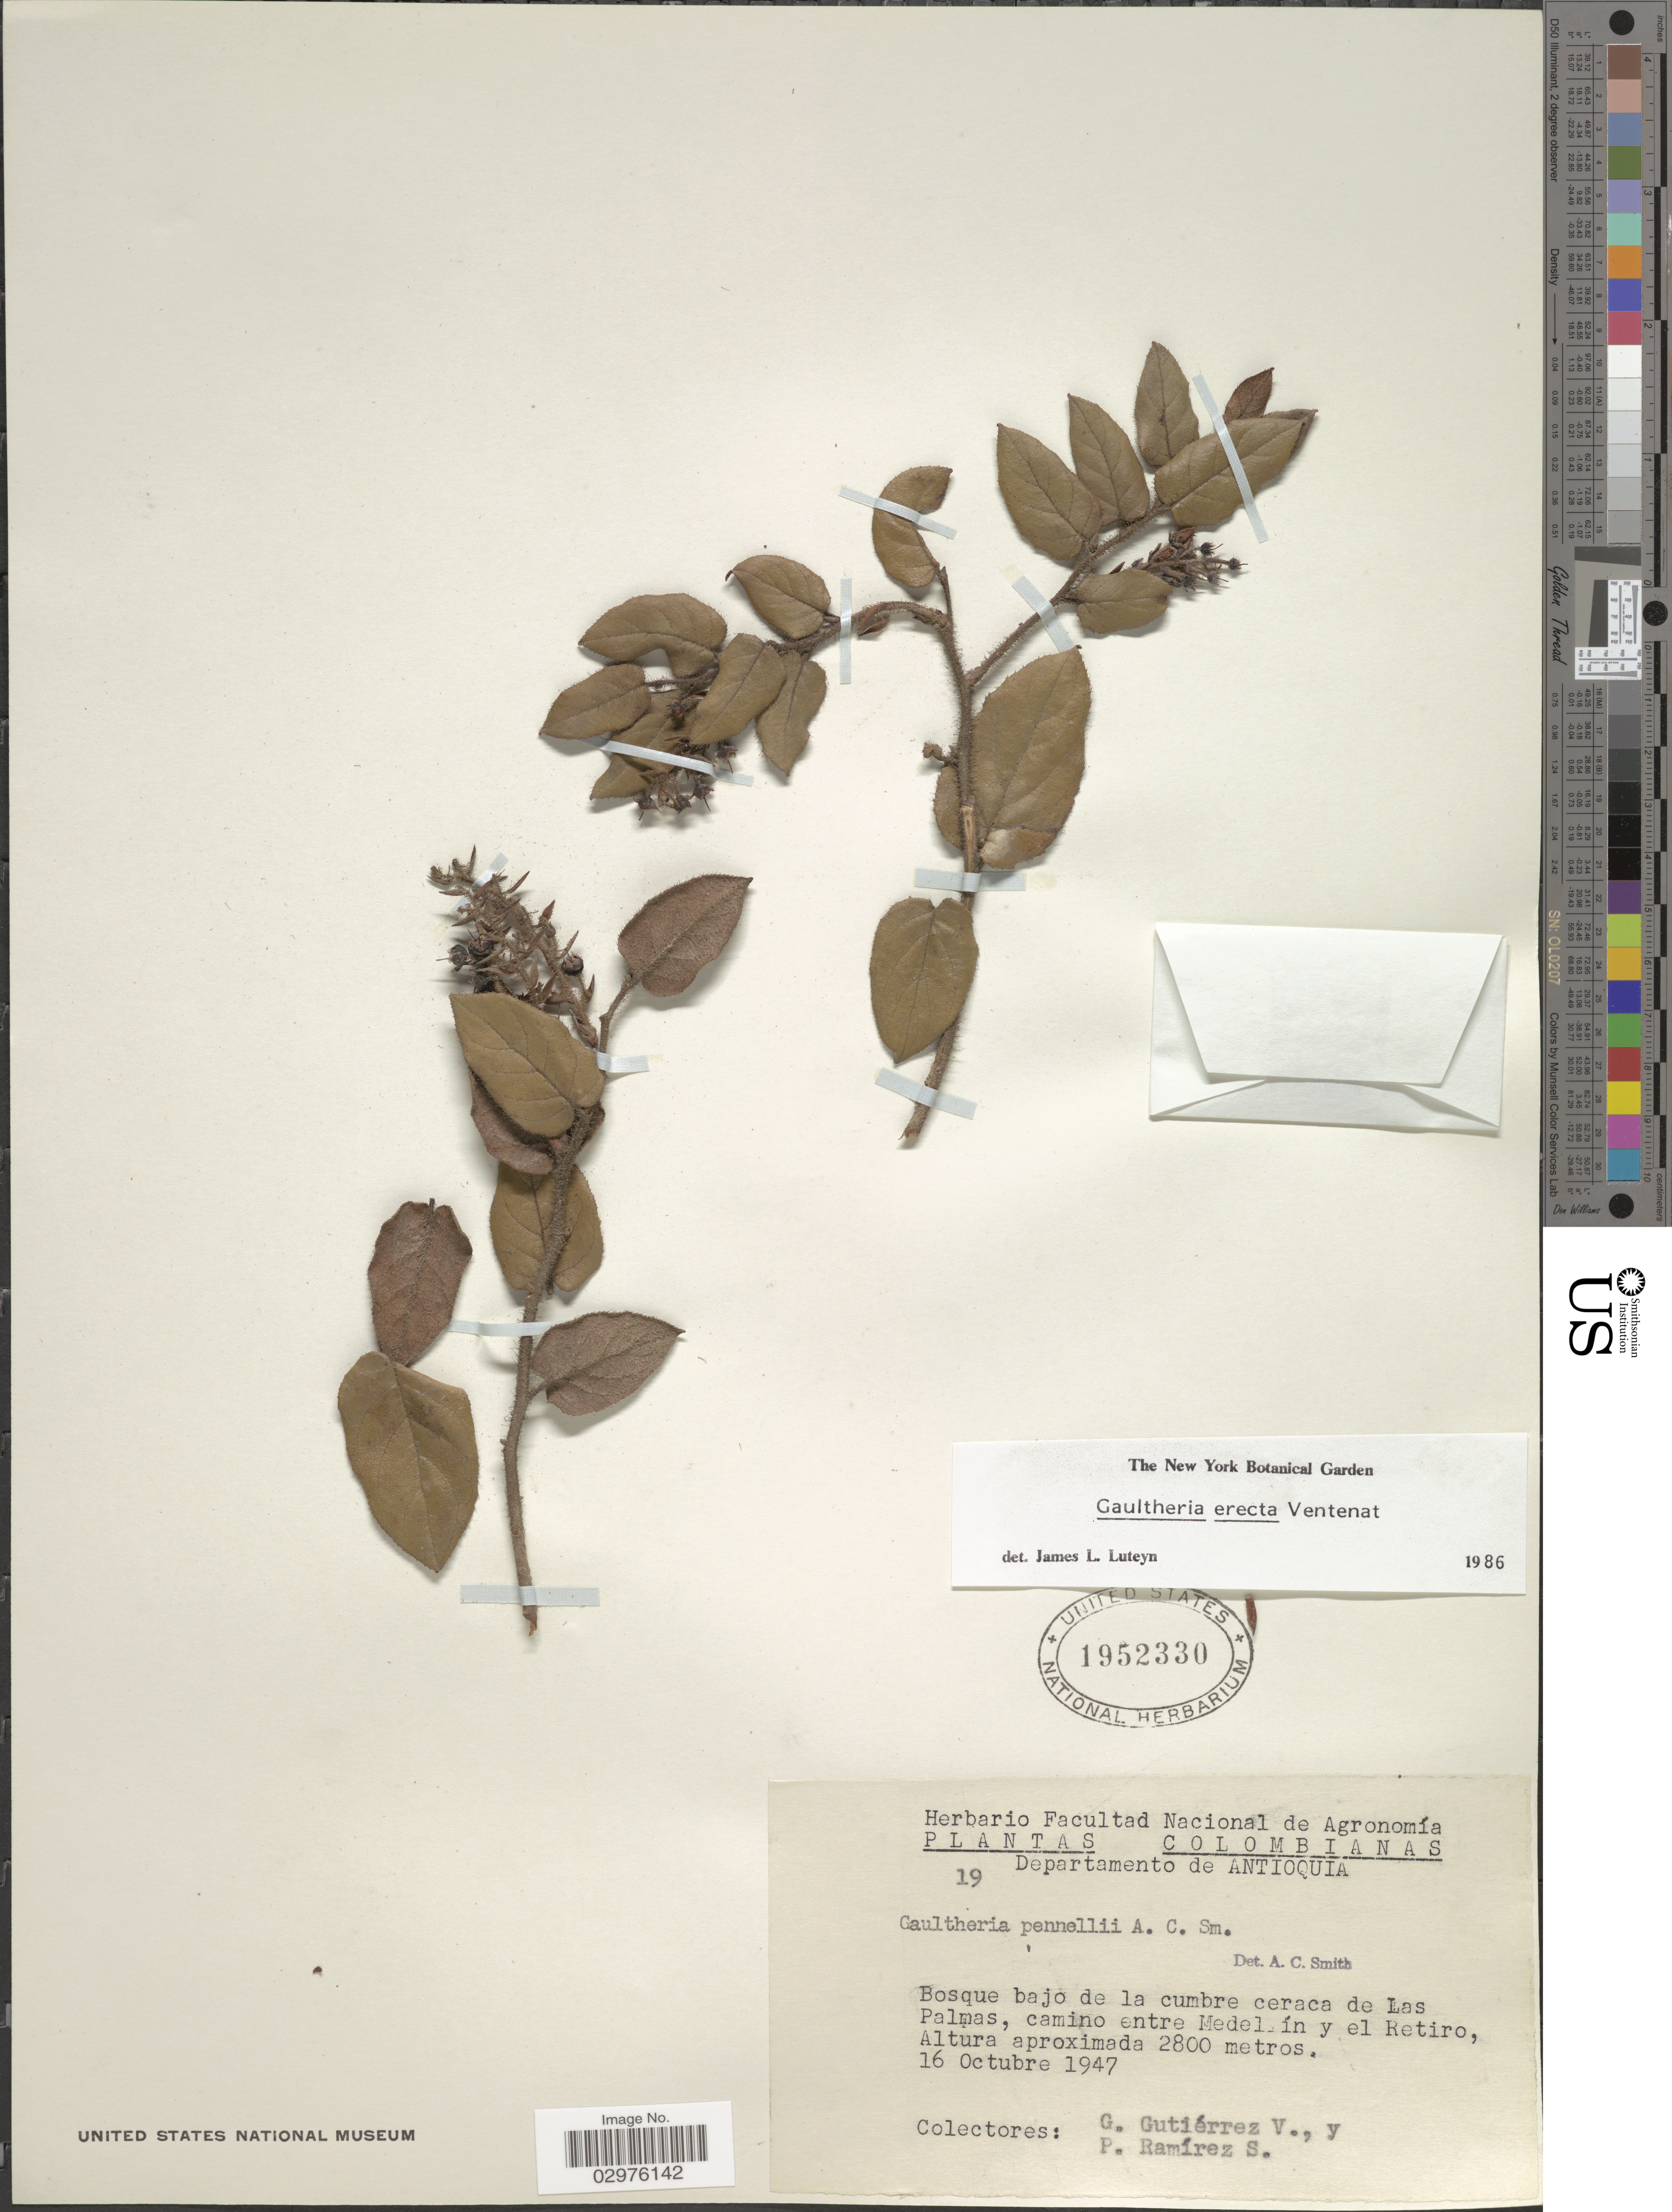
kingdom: Plantae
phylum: Tracheophyta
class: Magnoliopsida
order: Ericales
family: Ericaceae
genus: Gaultheria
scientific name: Gaultheria erecta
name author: Vent.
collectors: G. Gutiérrez V. & P. Ramirez S.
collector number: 19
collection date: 1947-10-16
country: Colombia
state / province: Antioquia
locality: Departamento de Antioquia. Bosque bajo de la cumbre ceraca de Las Palmas, camino entre Medellín y el Retiro.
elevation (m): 2800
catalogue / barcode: US 1952330